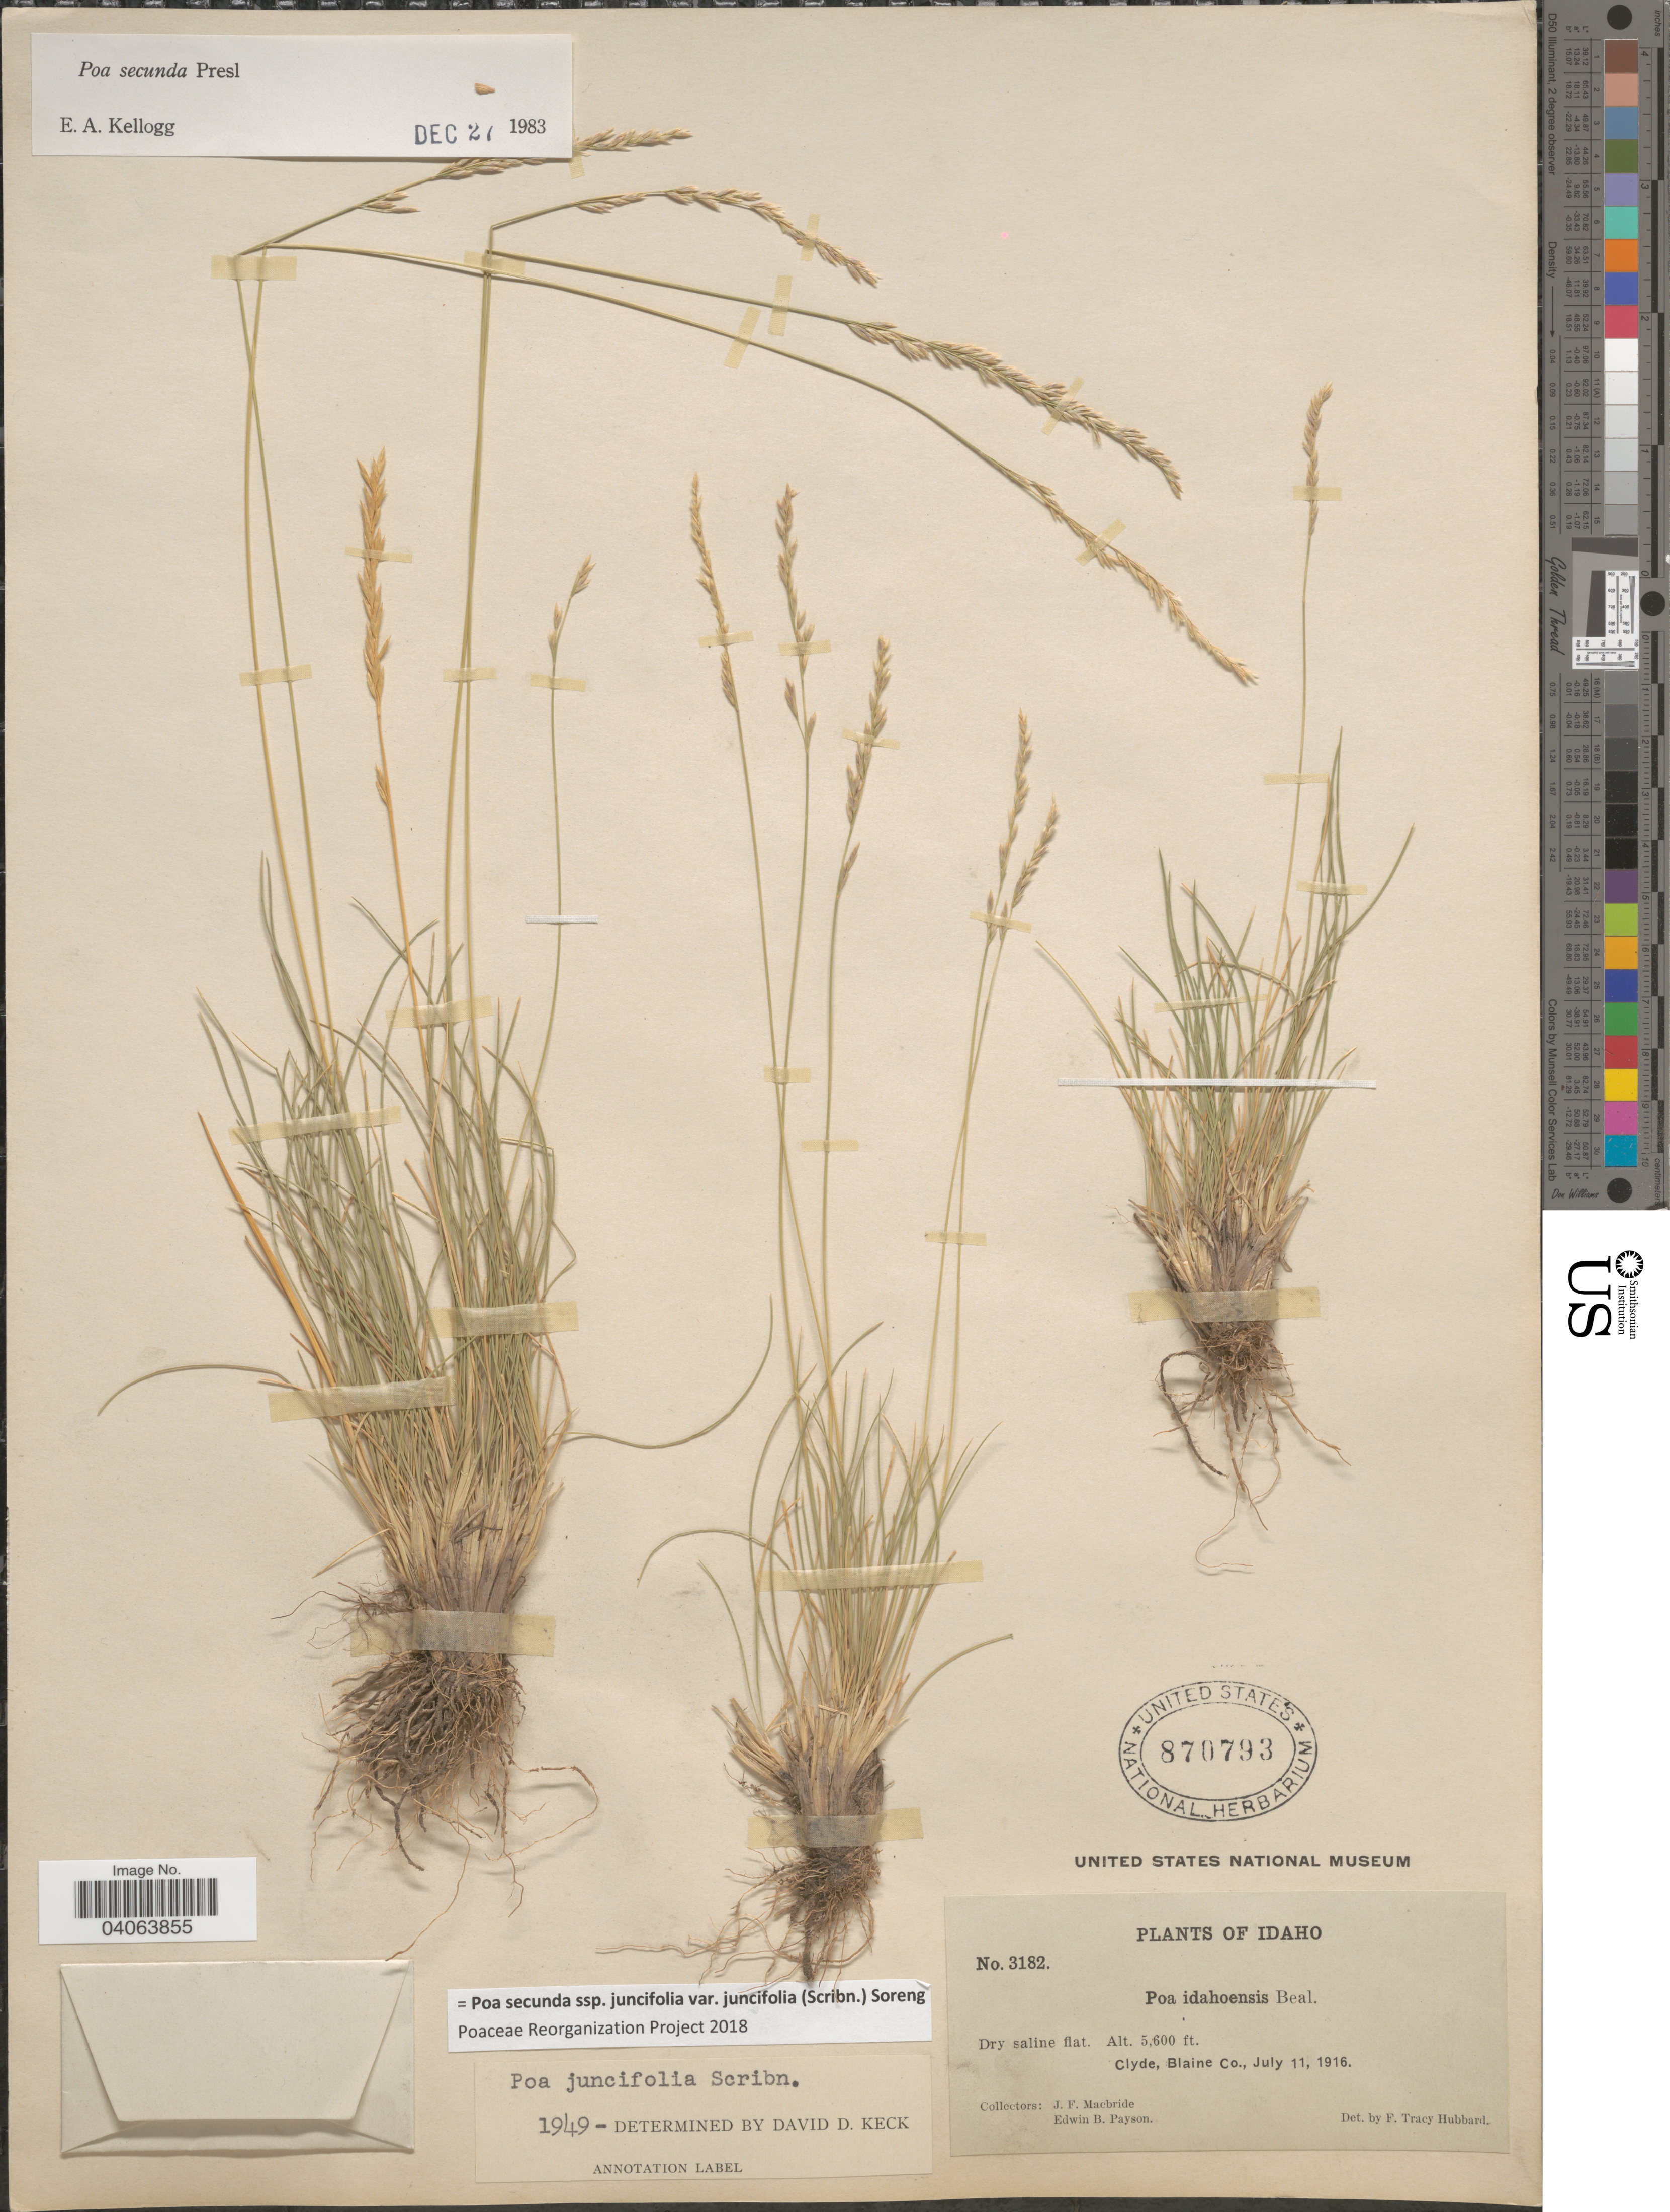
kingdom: Plantae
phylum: Tracheophyta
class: Liliopsida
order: Poales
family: Poaceae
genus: Poa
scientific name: Poa secunda subsp. juncifolia var. juncifolia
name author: (Scribn.) Soreng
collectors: J. F. Macbride & E. B. Payson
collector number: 3182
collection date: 1916-07-11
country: United States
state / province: Idaho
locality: Dry saline flat. Clyde, Blaine Co.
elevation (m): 1707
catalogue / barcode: US 870793